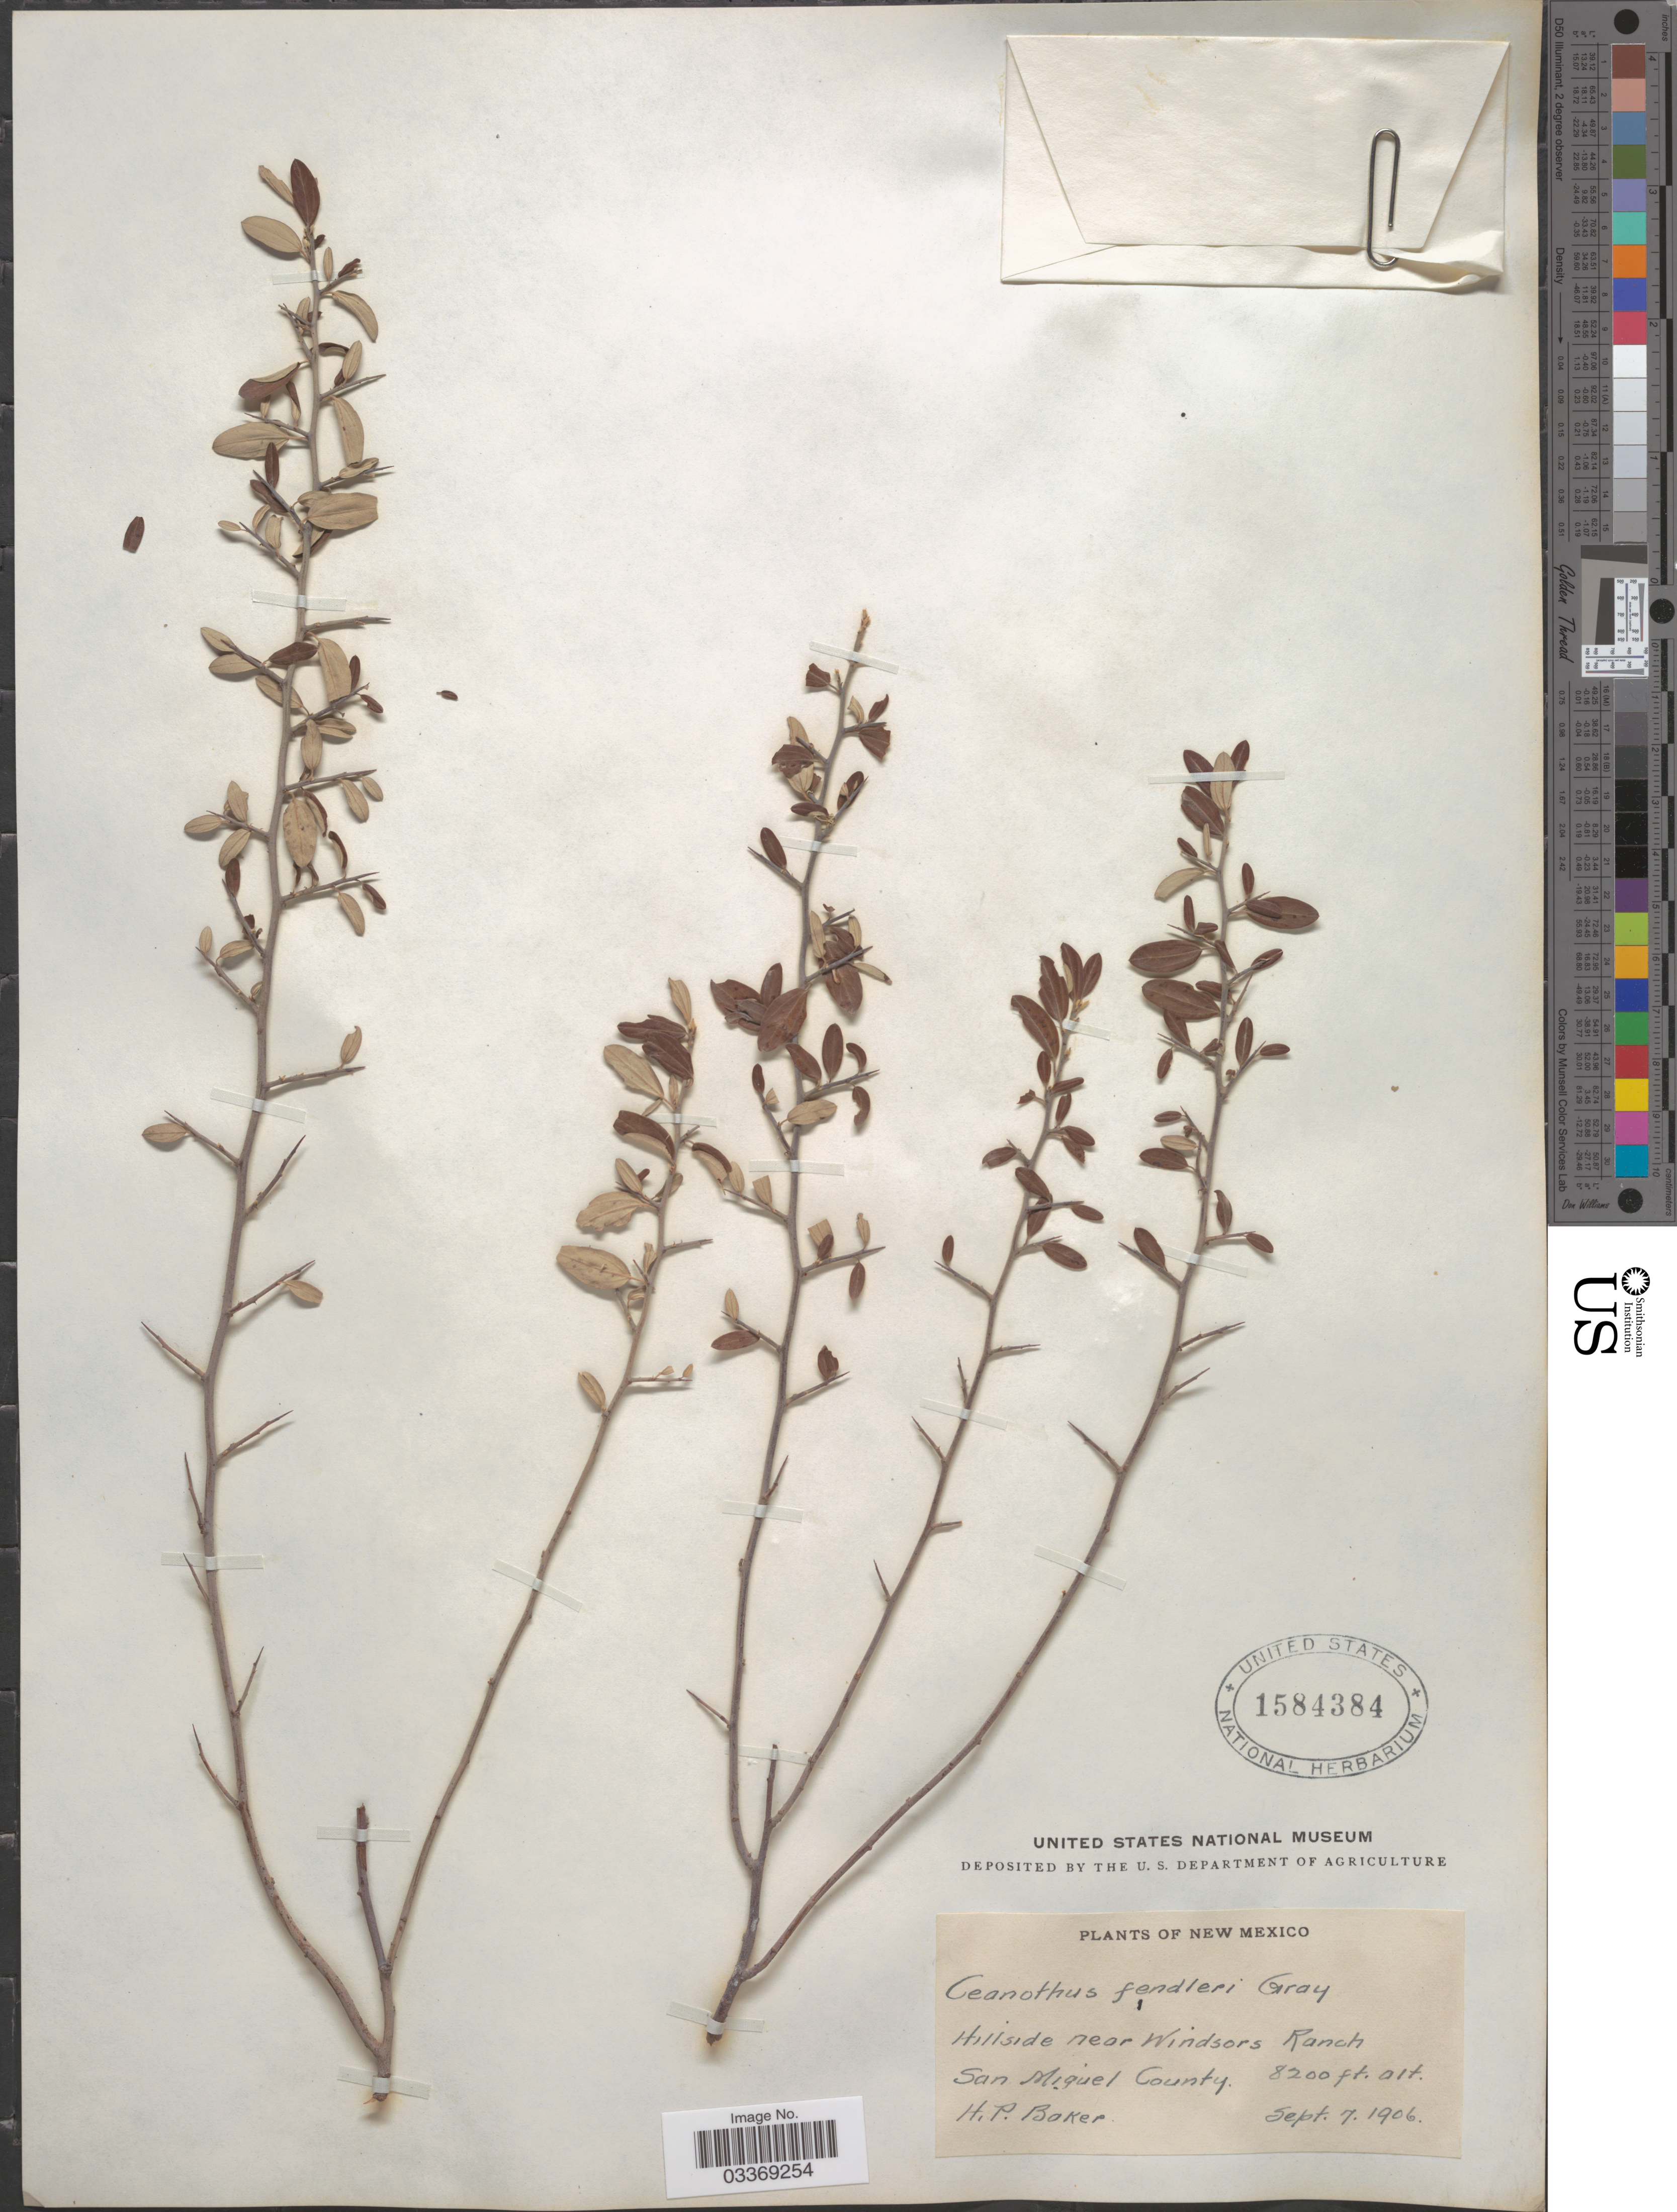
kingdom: Plantae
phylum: Tracheophyta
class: Magnoliopsida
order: Rosales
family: Rhamnaceae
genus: Ceanothus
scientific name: Ceanothus fendleri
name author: A. Gray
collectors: H. P. Baker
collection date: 1906-09-07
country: United States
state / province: New Mexico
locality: Hillside near Windsors Ranch, San Miguel County.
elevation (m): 2499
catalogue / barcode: US 1584384